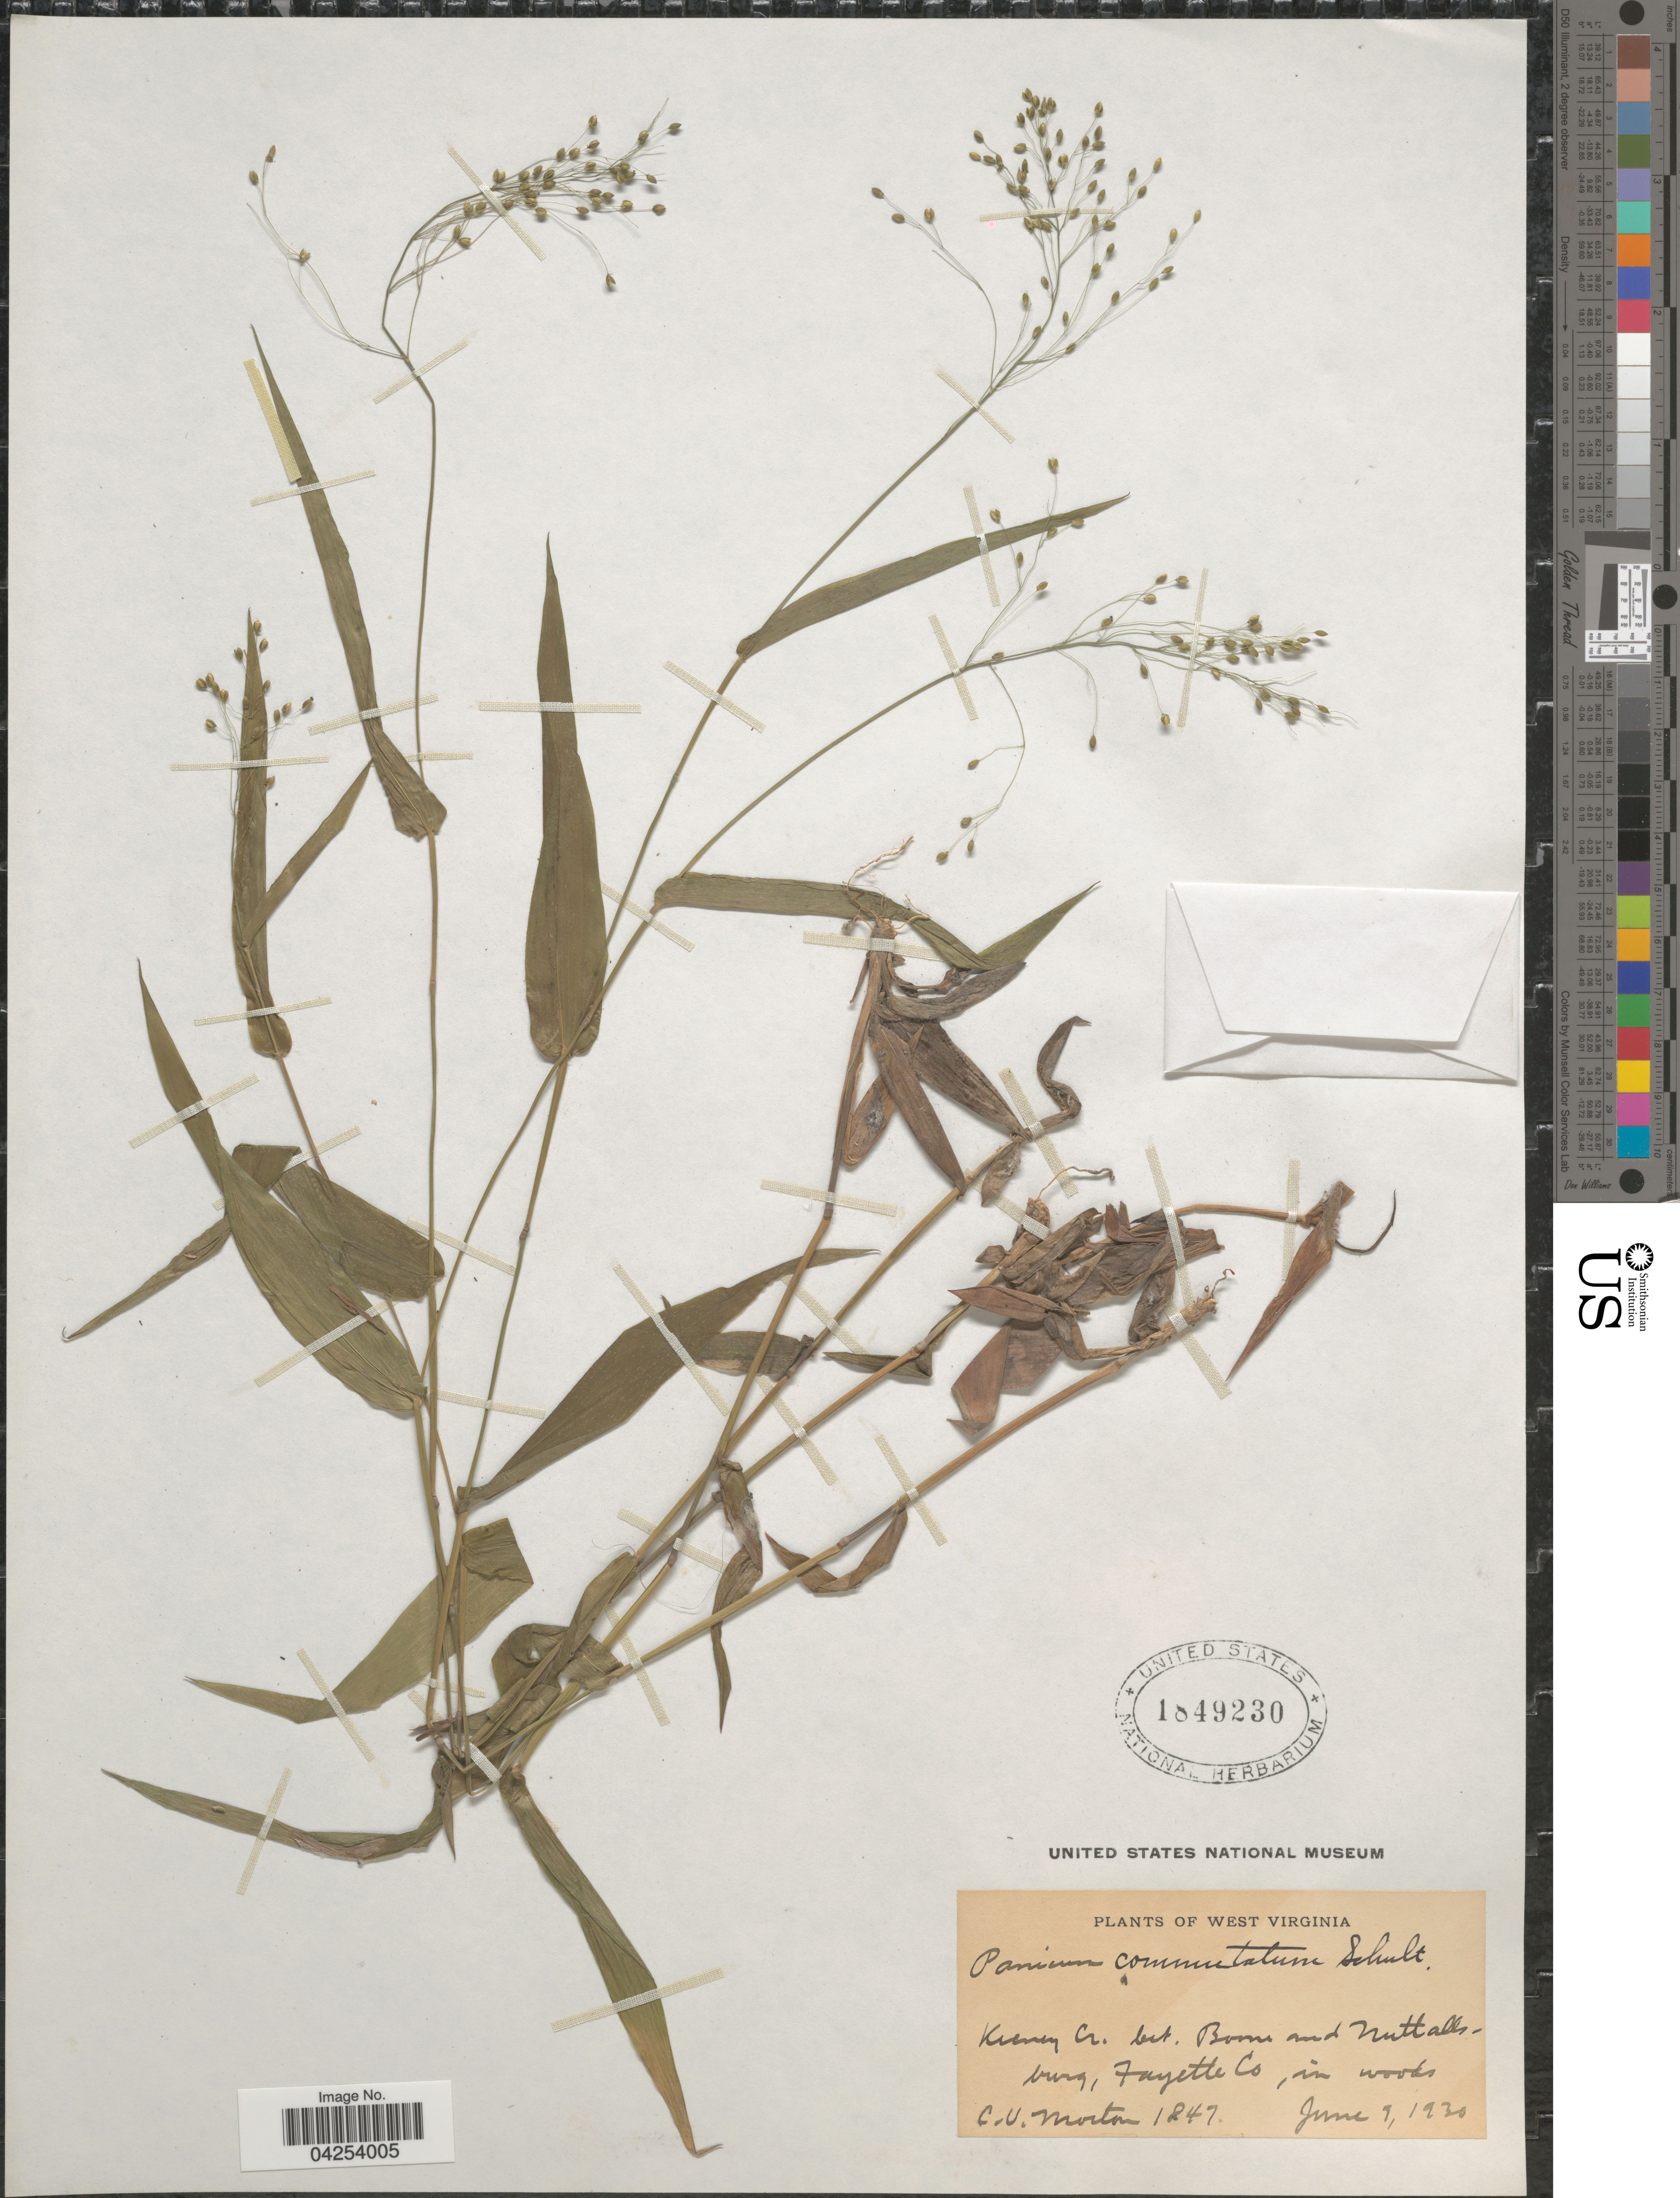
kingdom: Plantae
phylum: Tracheophyta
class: Liliopsida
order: Poales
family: Poaceae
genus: Dichanthelium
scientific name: Dichanthelium commutatum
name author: (Schult.) Gould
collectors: C. V. Morton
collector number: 1847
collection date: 1930-06-09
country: United States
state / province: West Virginia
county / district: Fayette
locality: Keeney Cr. bet. Boone and Nuttallburg, Fayette Co., in woods.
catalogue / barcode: US 1849230